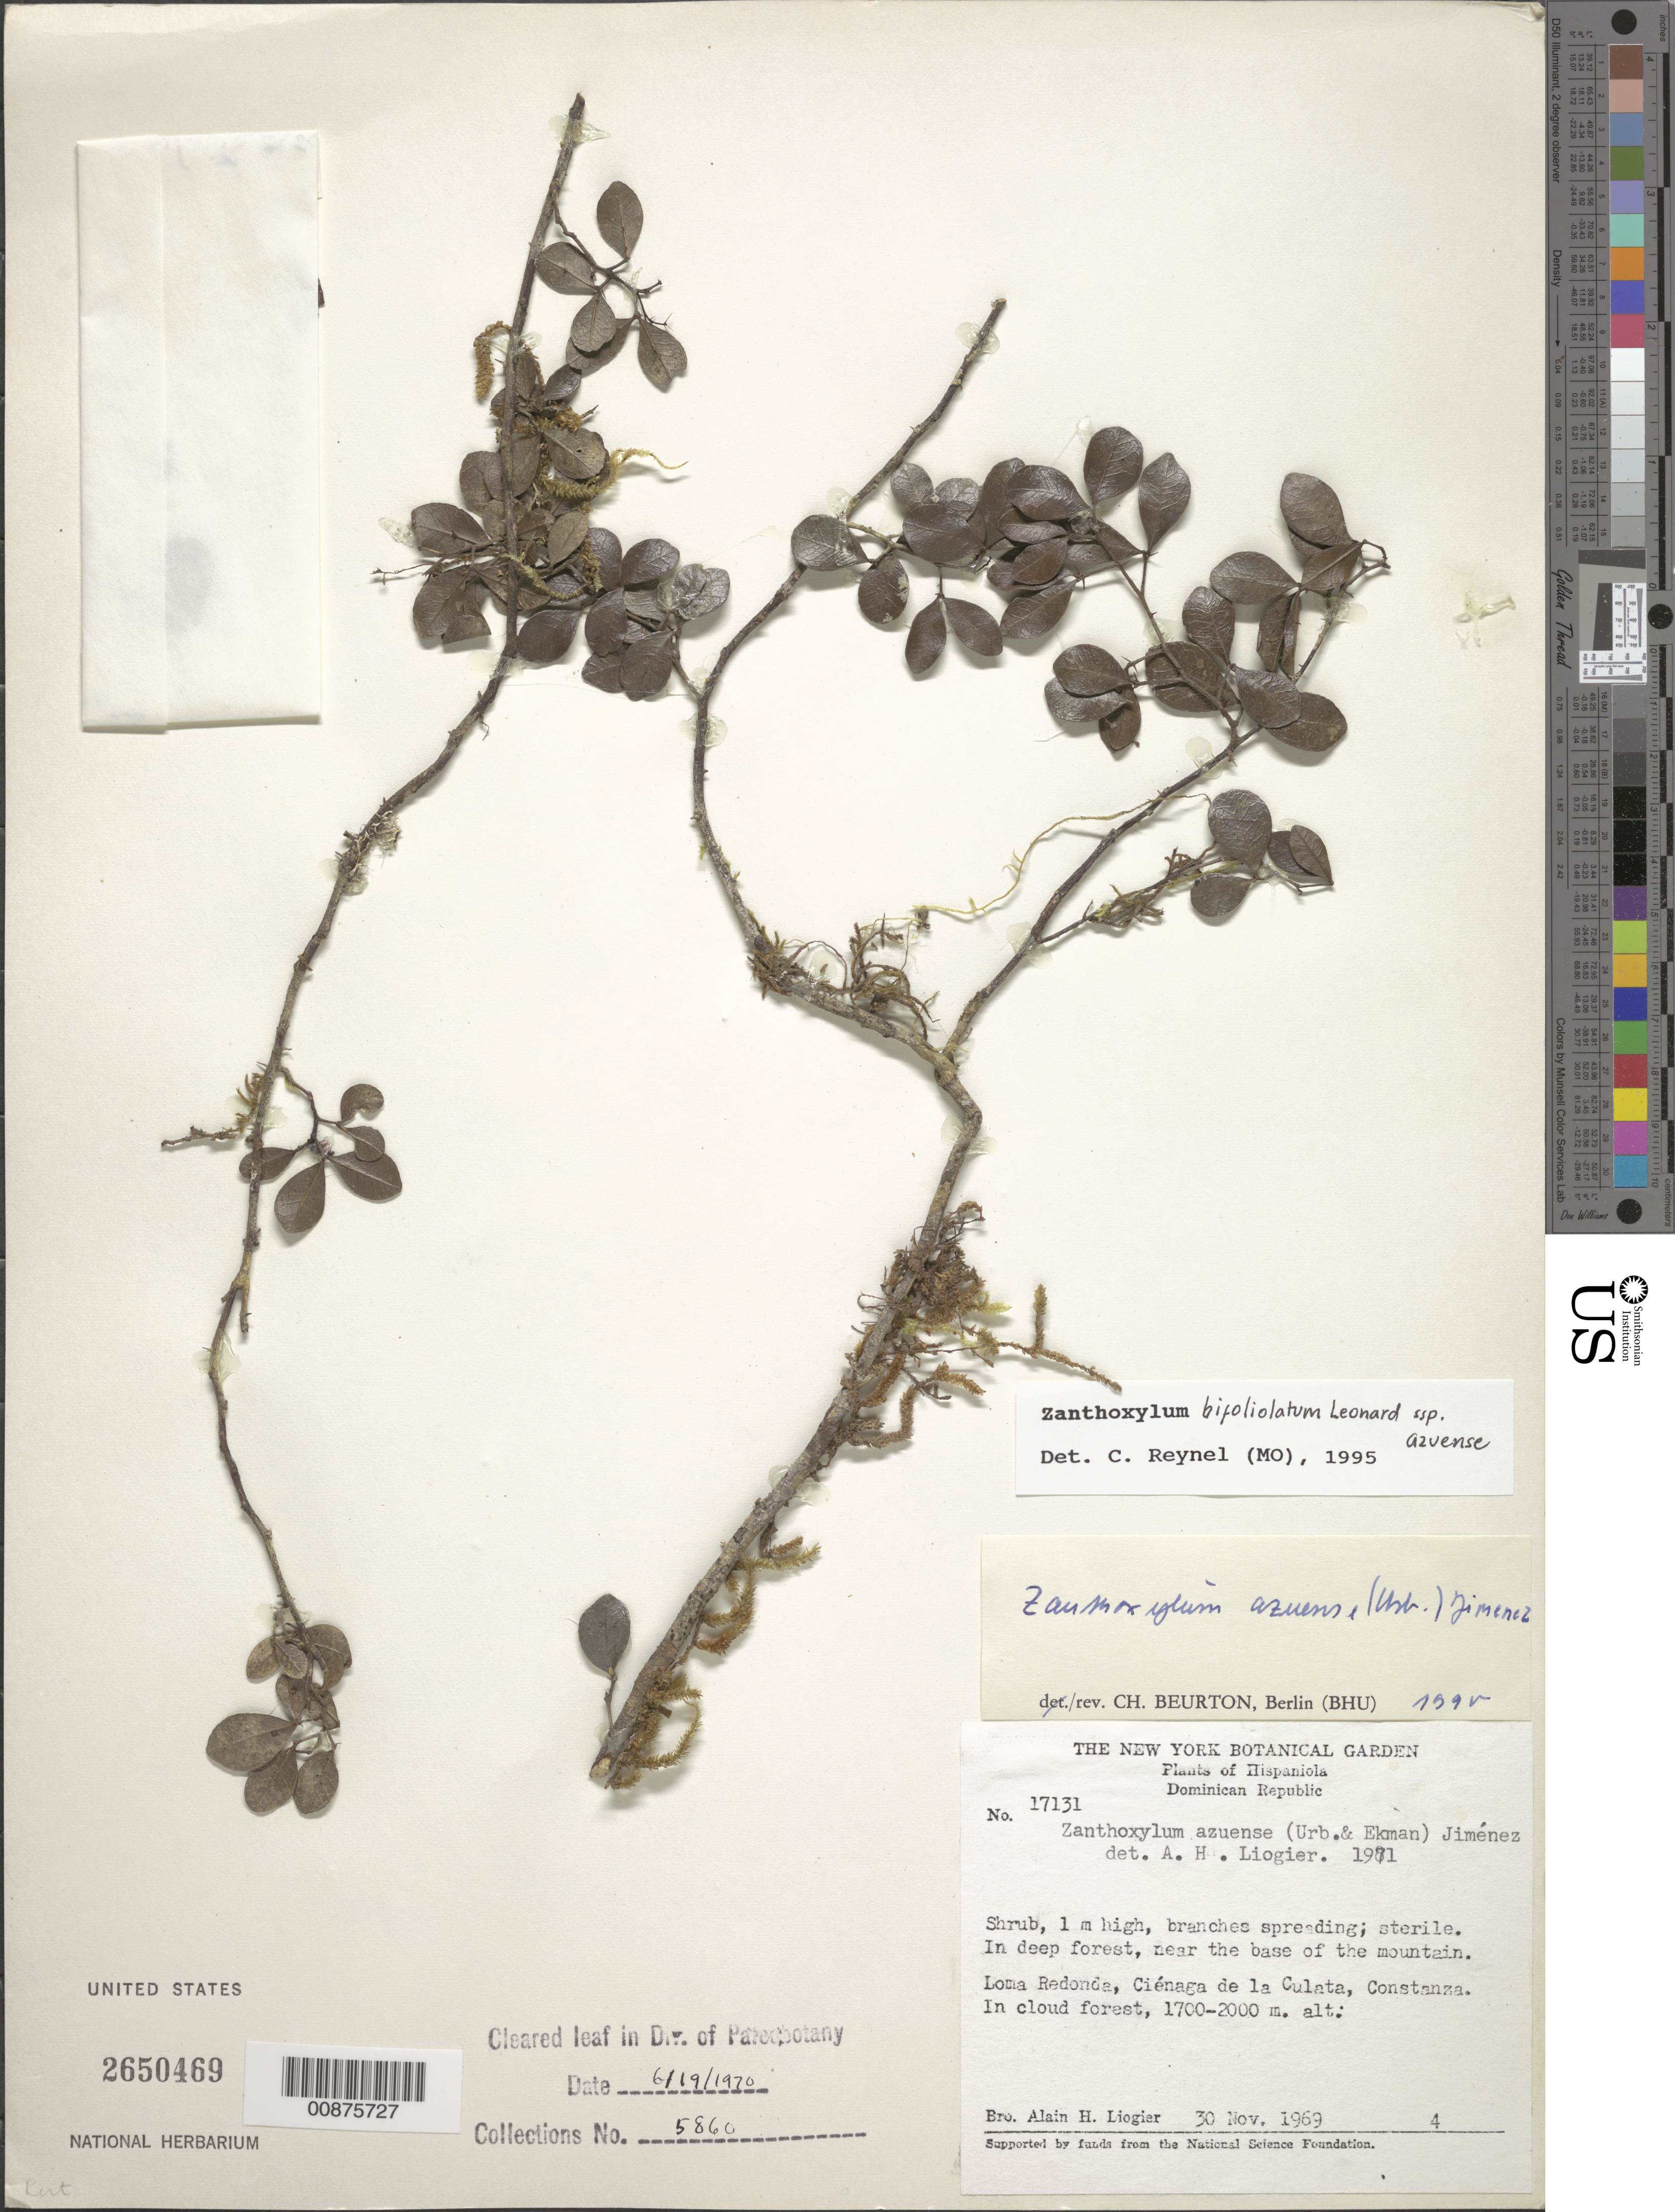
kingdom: Plantae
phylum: Tracheophyta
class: Magnoliopsida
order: Sapindales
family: Rutaceae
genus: Zanthoxylum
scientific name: Zanthoxylum bifoliolatum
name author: Leonard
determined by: Reynel, Carlos A., (MO), Missouri Botanical Garden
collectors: A. H. Liogier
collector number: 17131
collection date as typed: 30 Nov 1969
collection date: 1969-11-30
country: Dominican Republic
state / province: La Vega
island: Hispaniola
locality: Loma Redonda, Ciénaga de la Culata, Constanza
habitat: In deep (cloud) forest, near the base of the mountain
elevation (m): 1700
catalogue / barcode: US 2650469